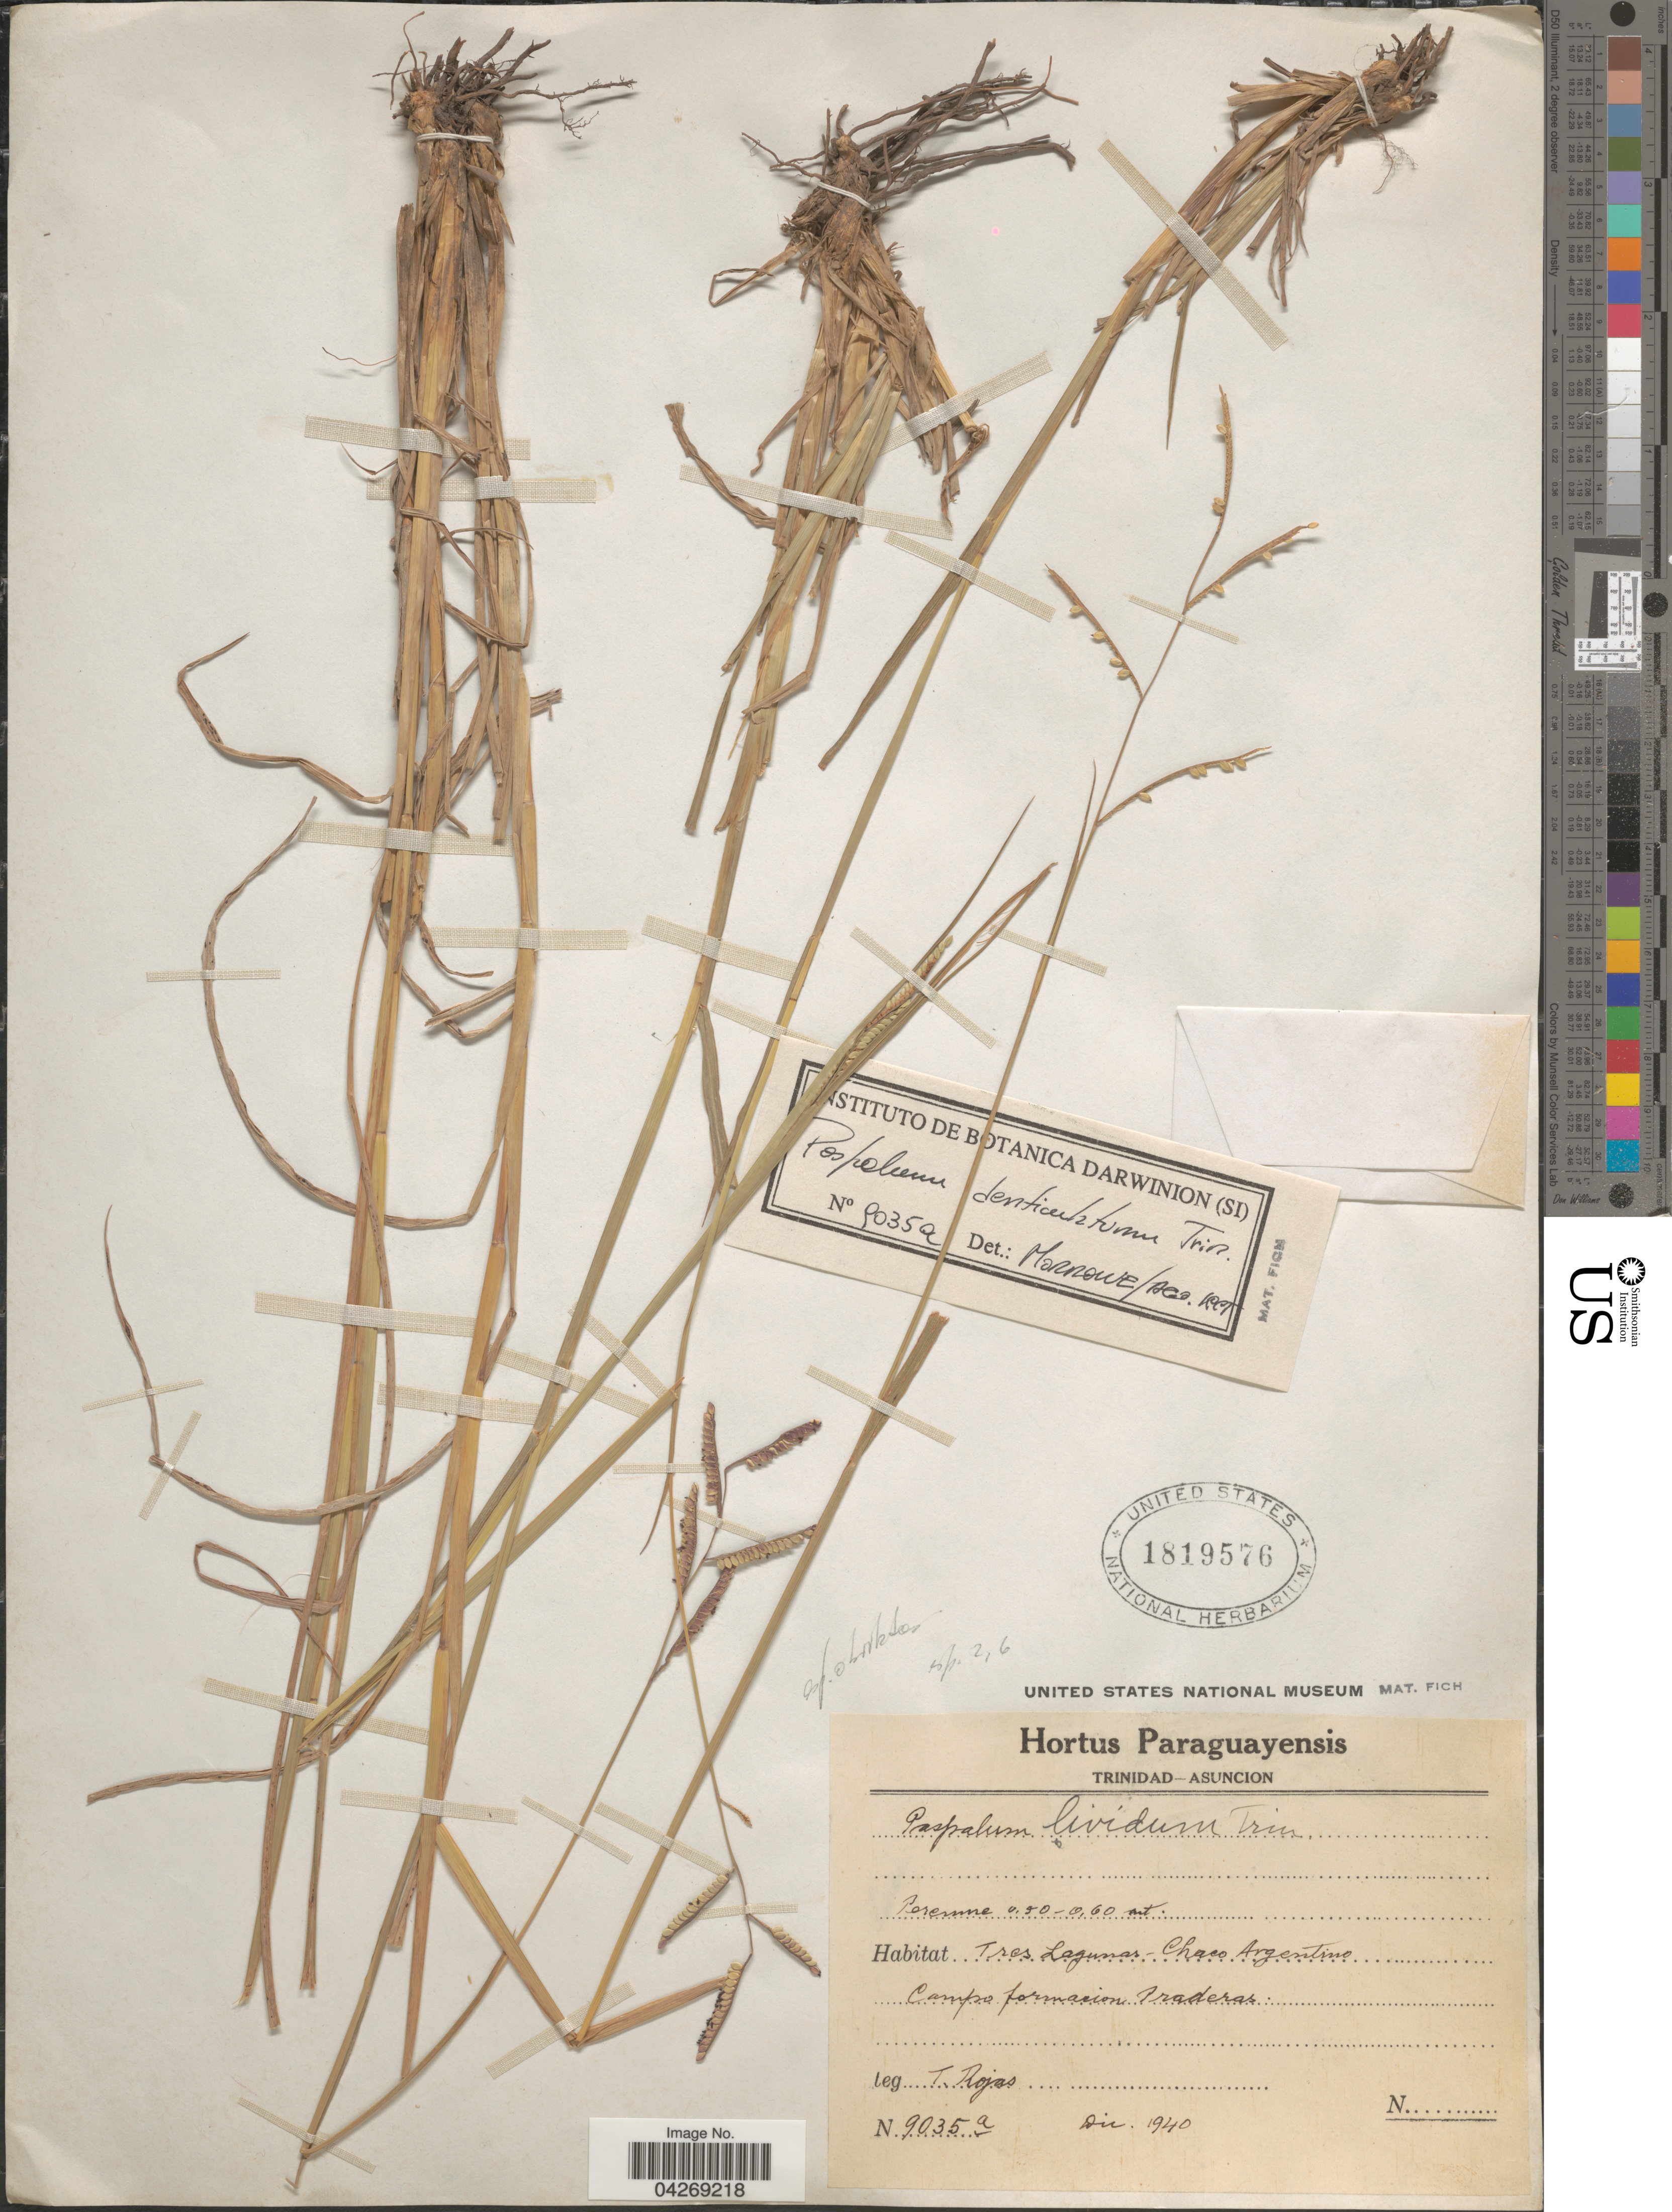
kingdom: Plantae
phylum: Tracheophyta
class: Liliopsida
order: Poales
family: Poaceae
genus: Paspalum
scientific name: Paspalum denticulatum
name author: Trin.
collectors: T. Rojas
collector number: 9035a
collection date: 1940-12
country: Argentina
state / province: Chaco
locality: Tres Lagunas.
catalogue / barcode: US 1819576